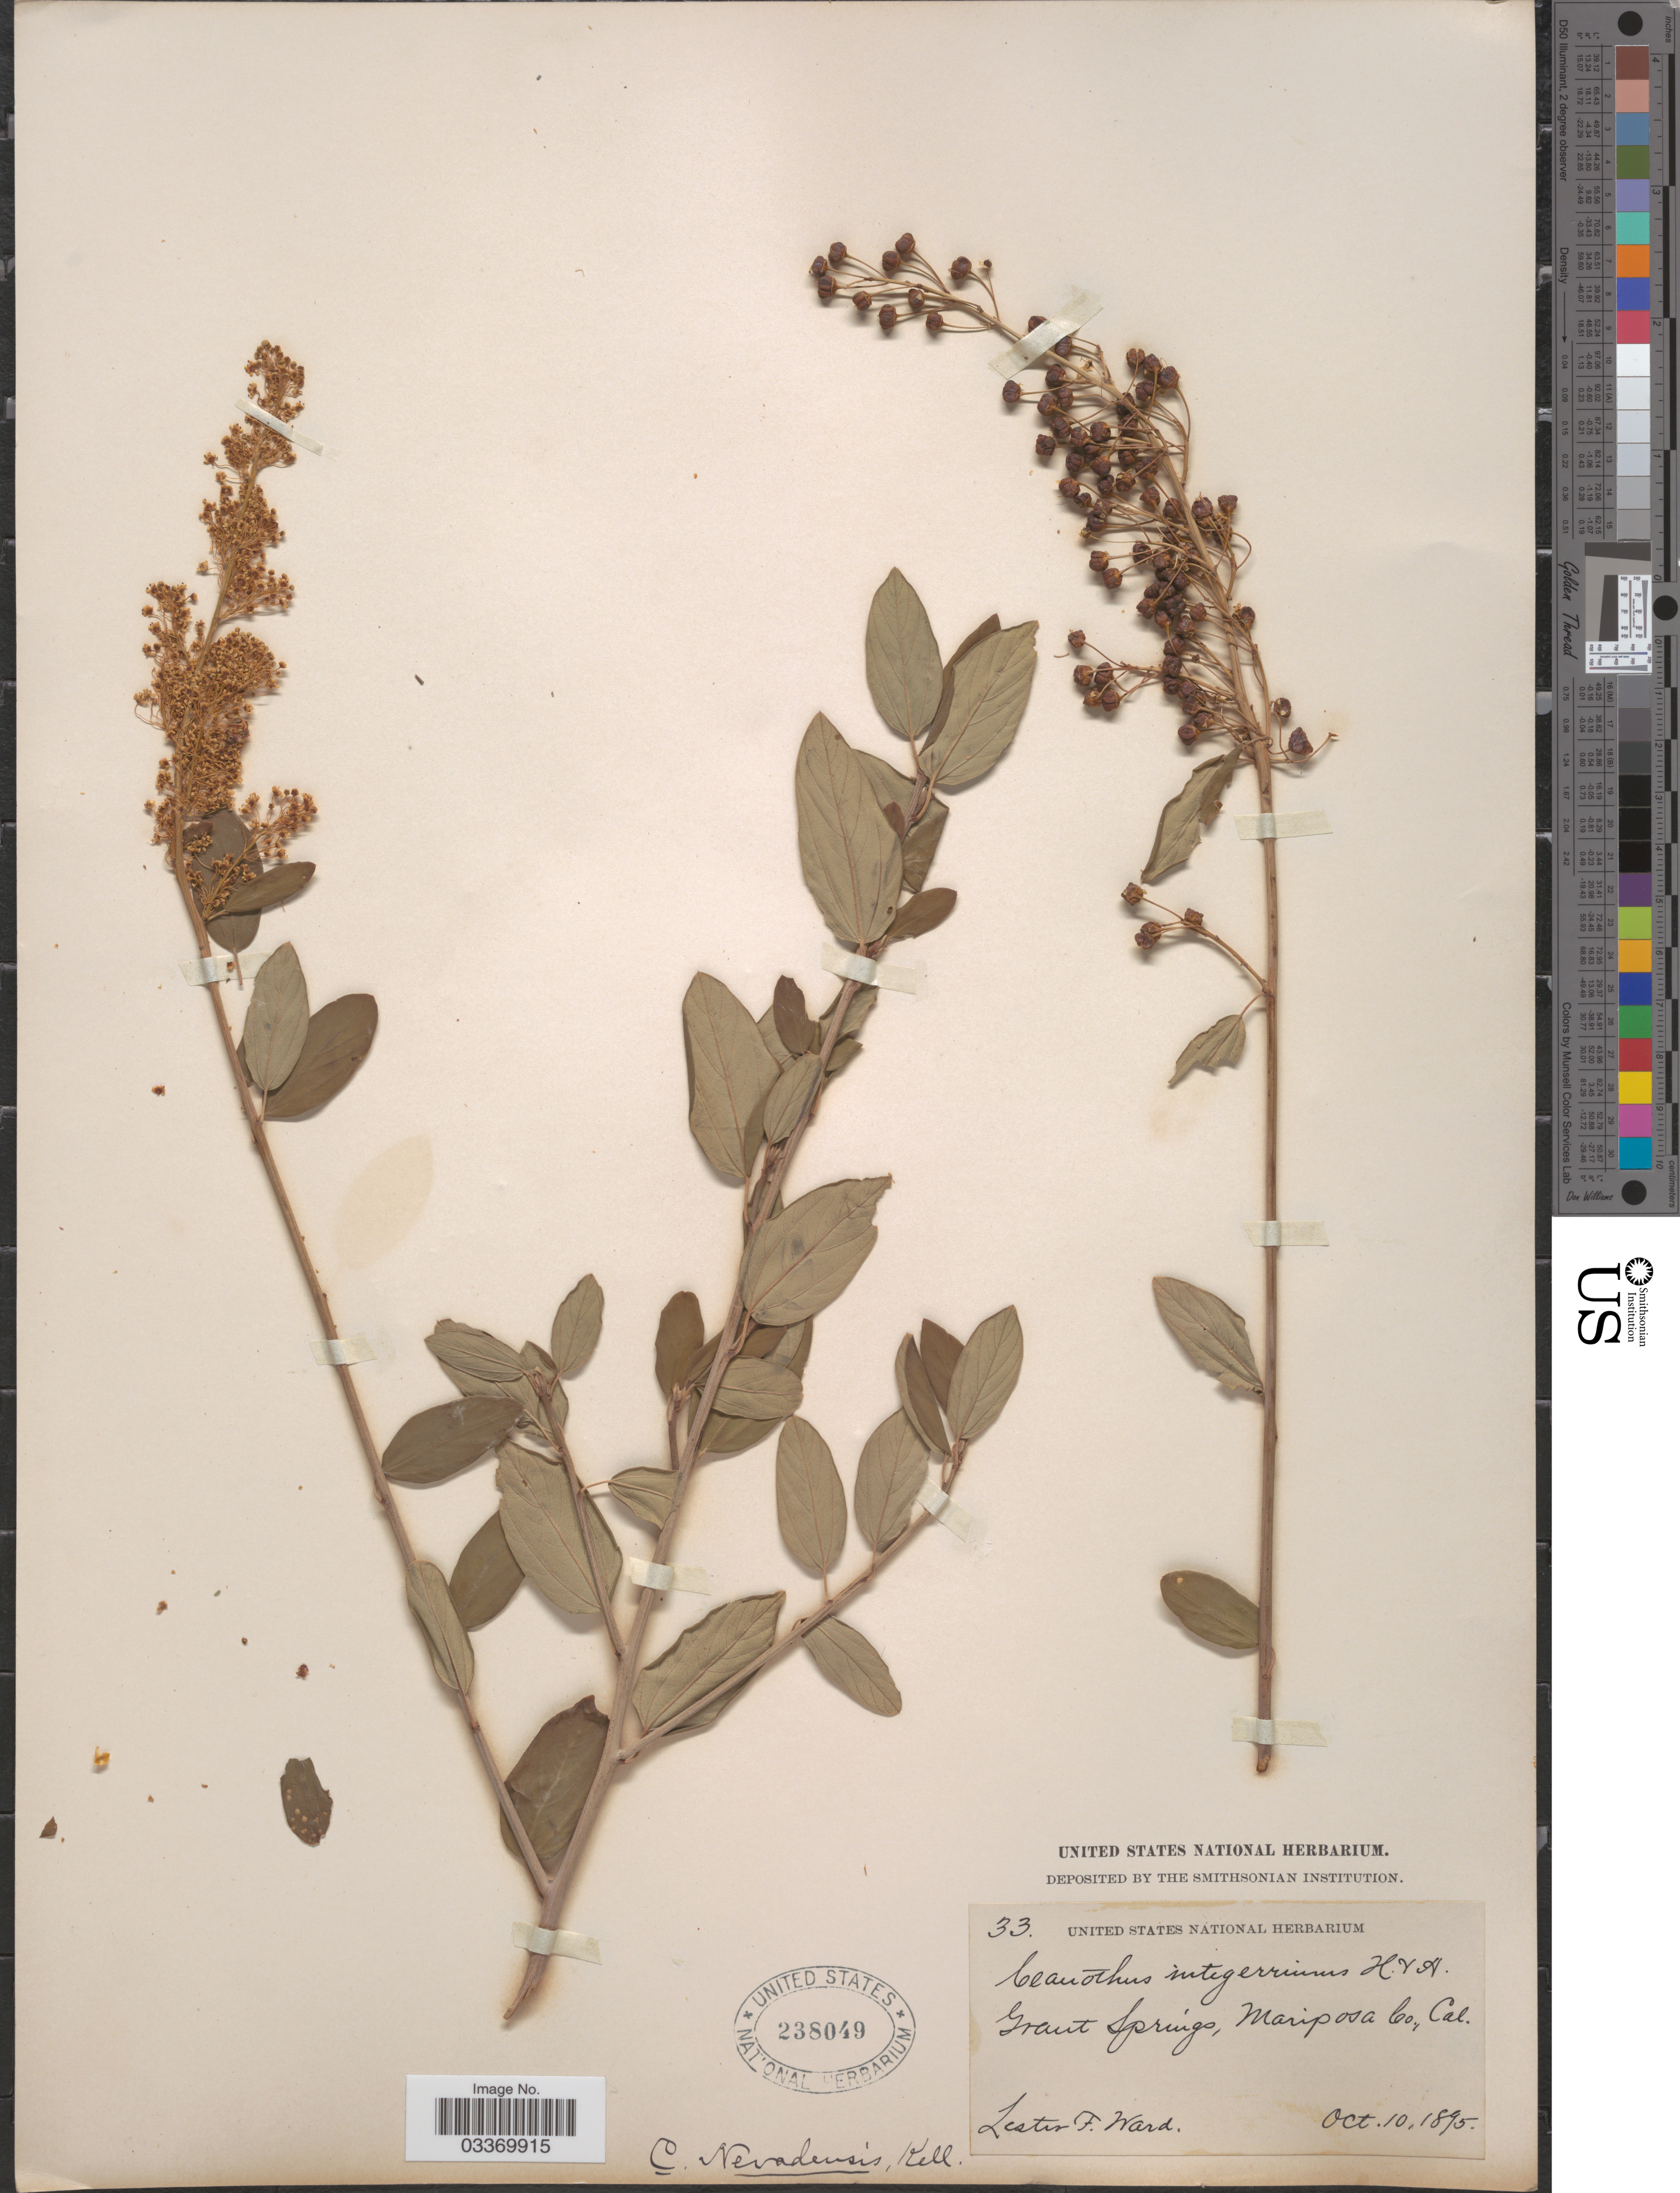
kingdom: Plantae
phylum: Tracheophyta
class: Magnoliopsida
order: Rosales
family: Rhamnaceae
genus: Ceanothus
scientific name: Ceanothus nevadensis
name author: Kellogg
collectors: L. F. Ward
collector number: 33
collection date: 1895-10-10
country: United States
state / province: California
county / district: Mariposa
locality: Grant Springs, Mariposa Co.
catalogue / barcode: US 238049